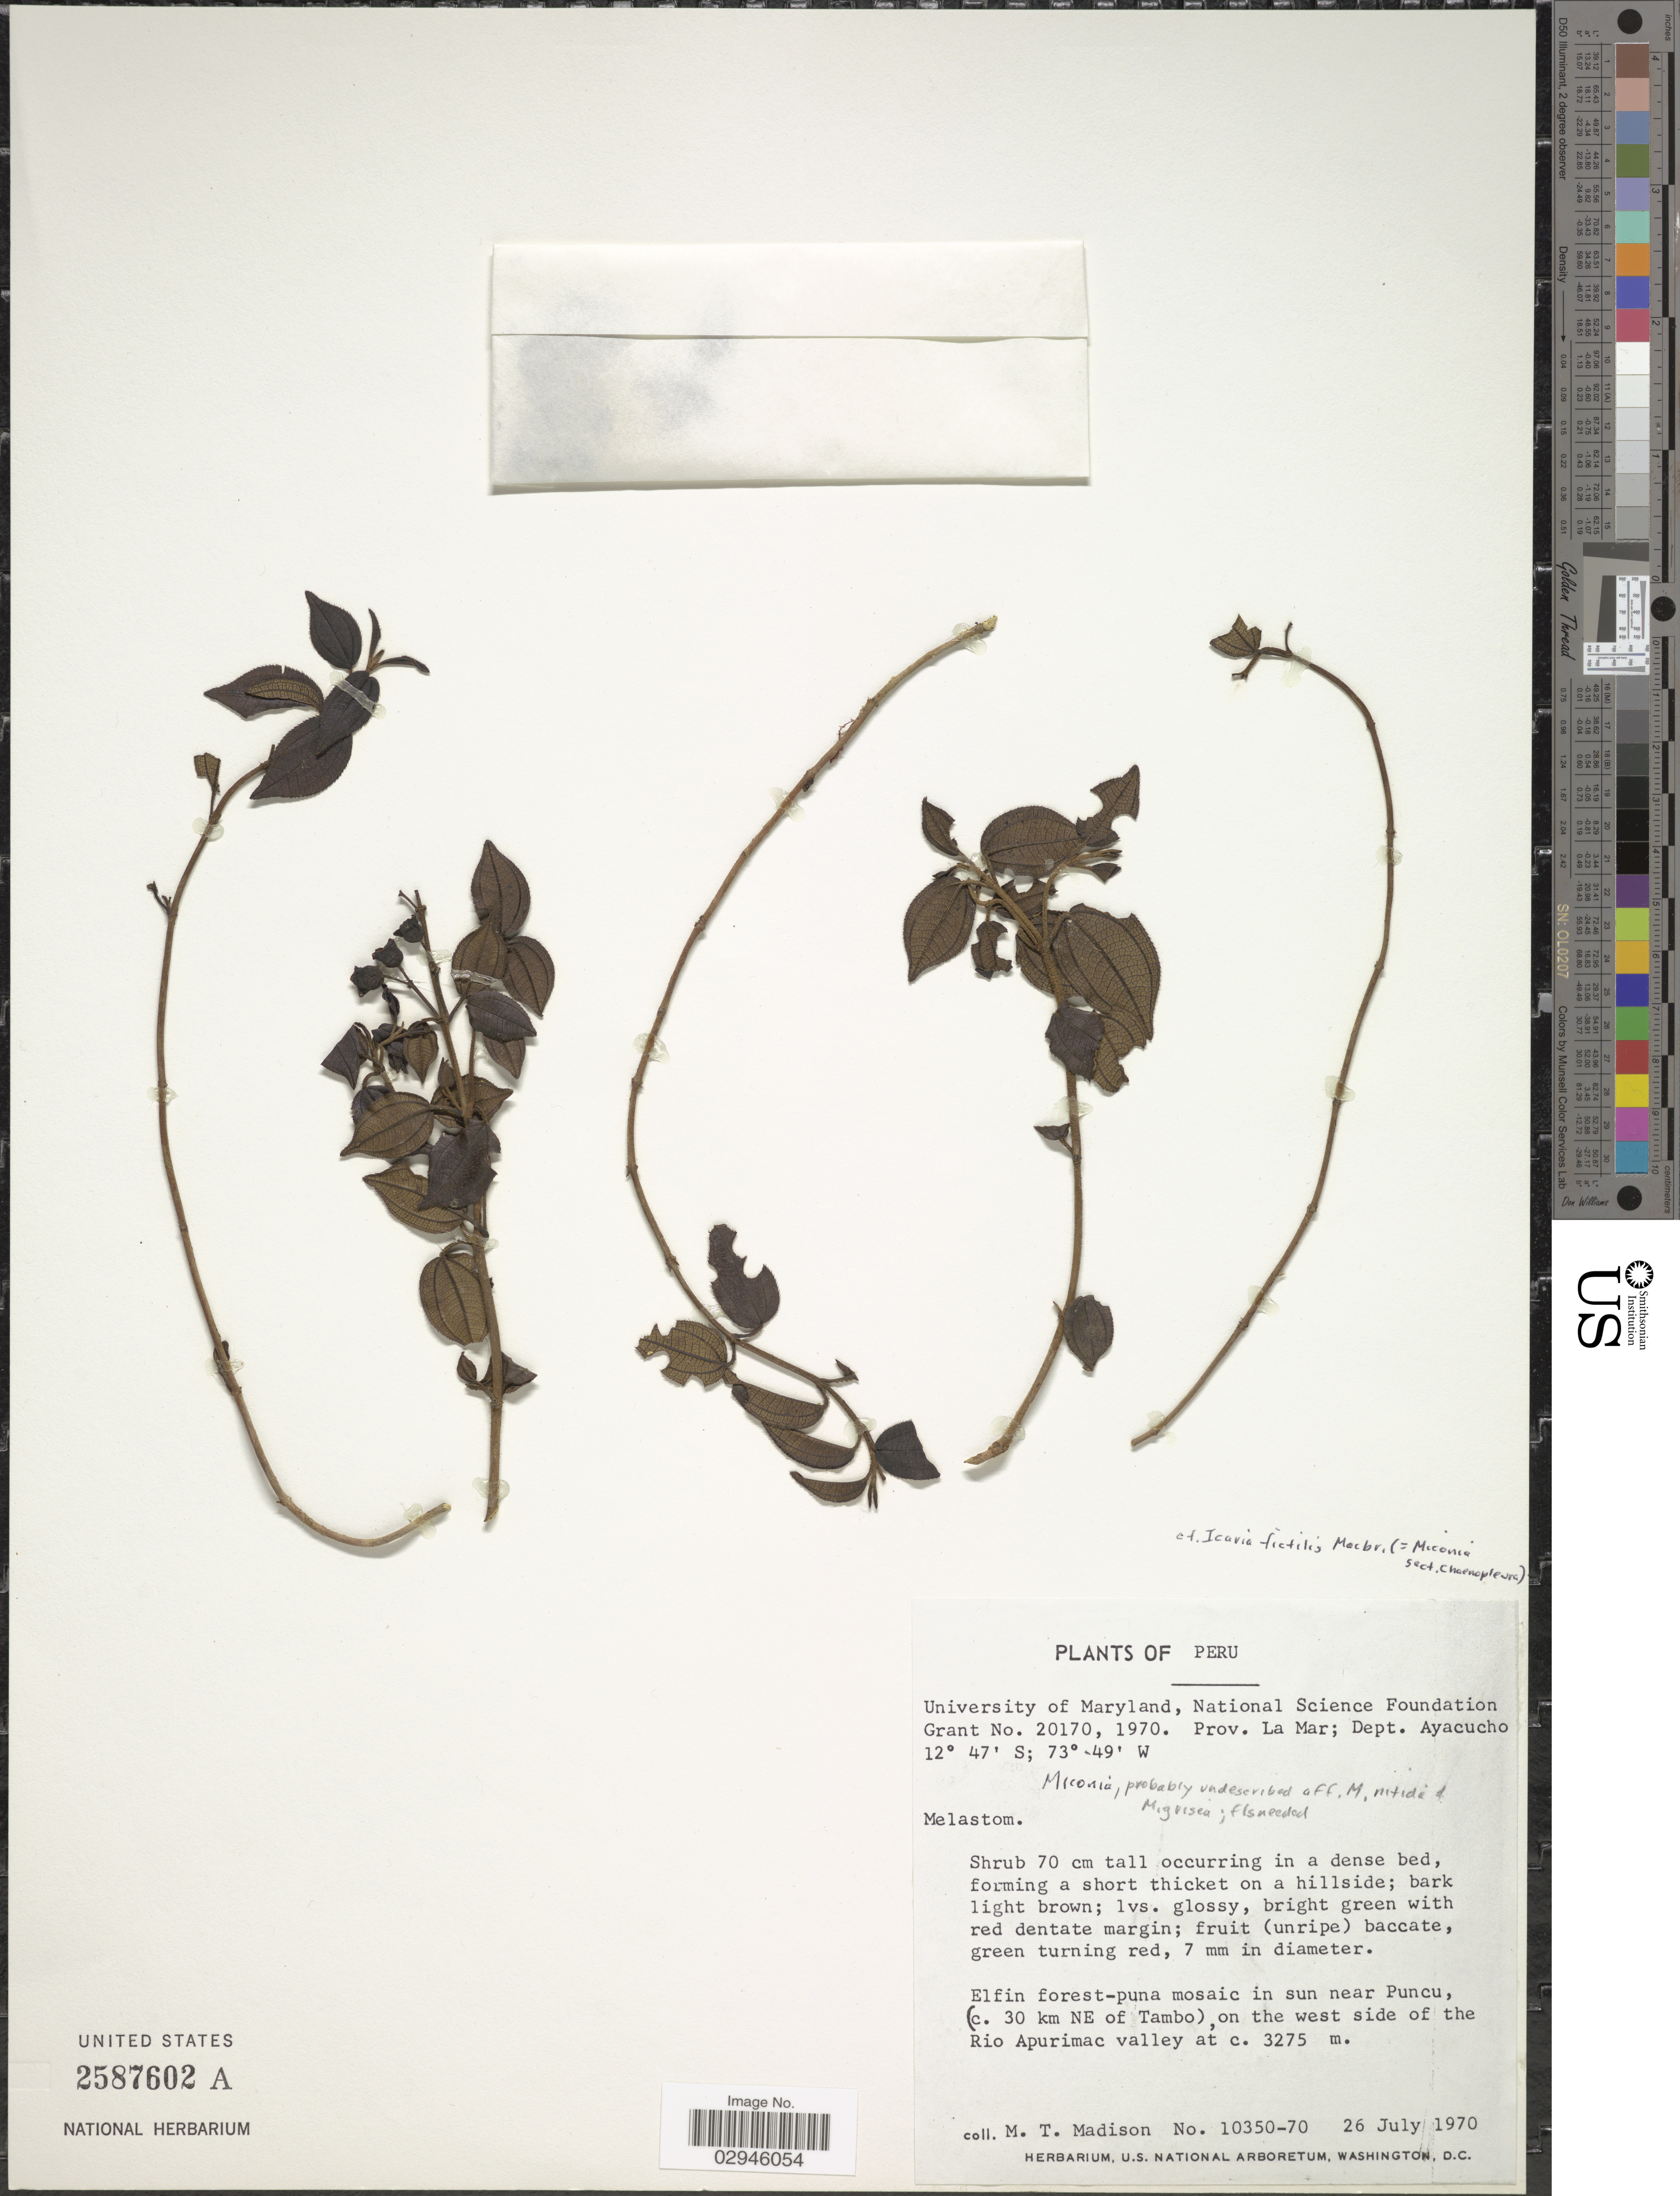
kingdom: Plantae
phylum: Tracheophyta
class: Magnoliopsida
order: Myrtales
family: Melastomataceae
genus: Icaria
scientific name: Icaria fictilis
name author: J.F. Macbr.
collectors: M. T. Madison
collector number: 10350-70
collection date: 1970-07-26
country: Peru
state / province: Ayacucho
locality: Prov. La Mar; Dept. Ayacucho. Near Puncu, (c.30 km NE of Tambo), on the west side of the Rio Apurimac valley.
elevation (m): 3275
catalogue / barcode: US 2587602A